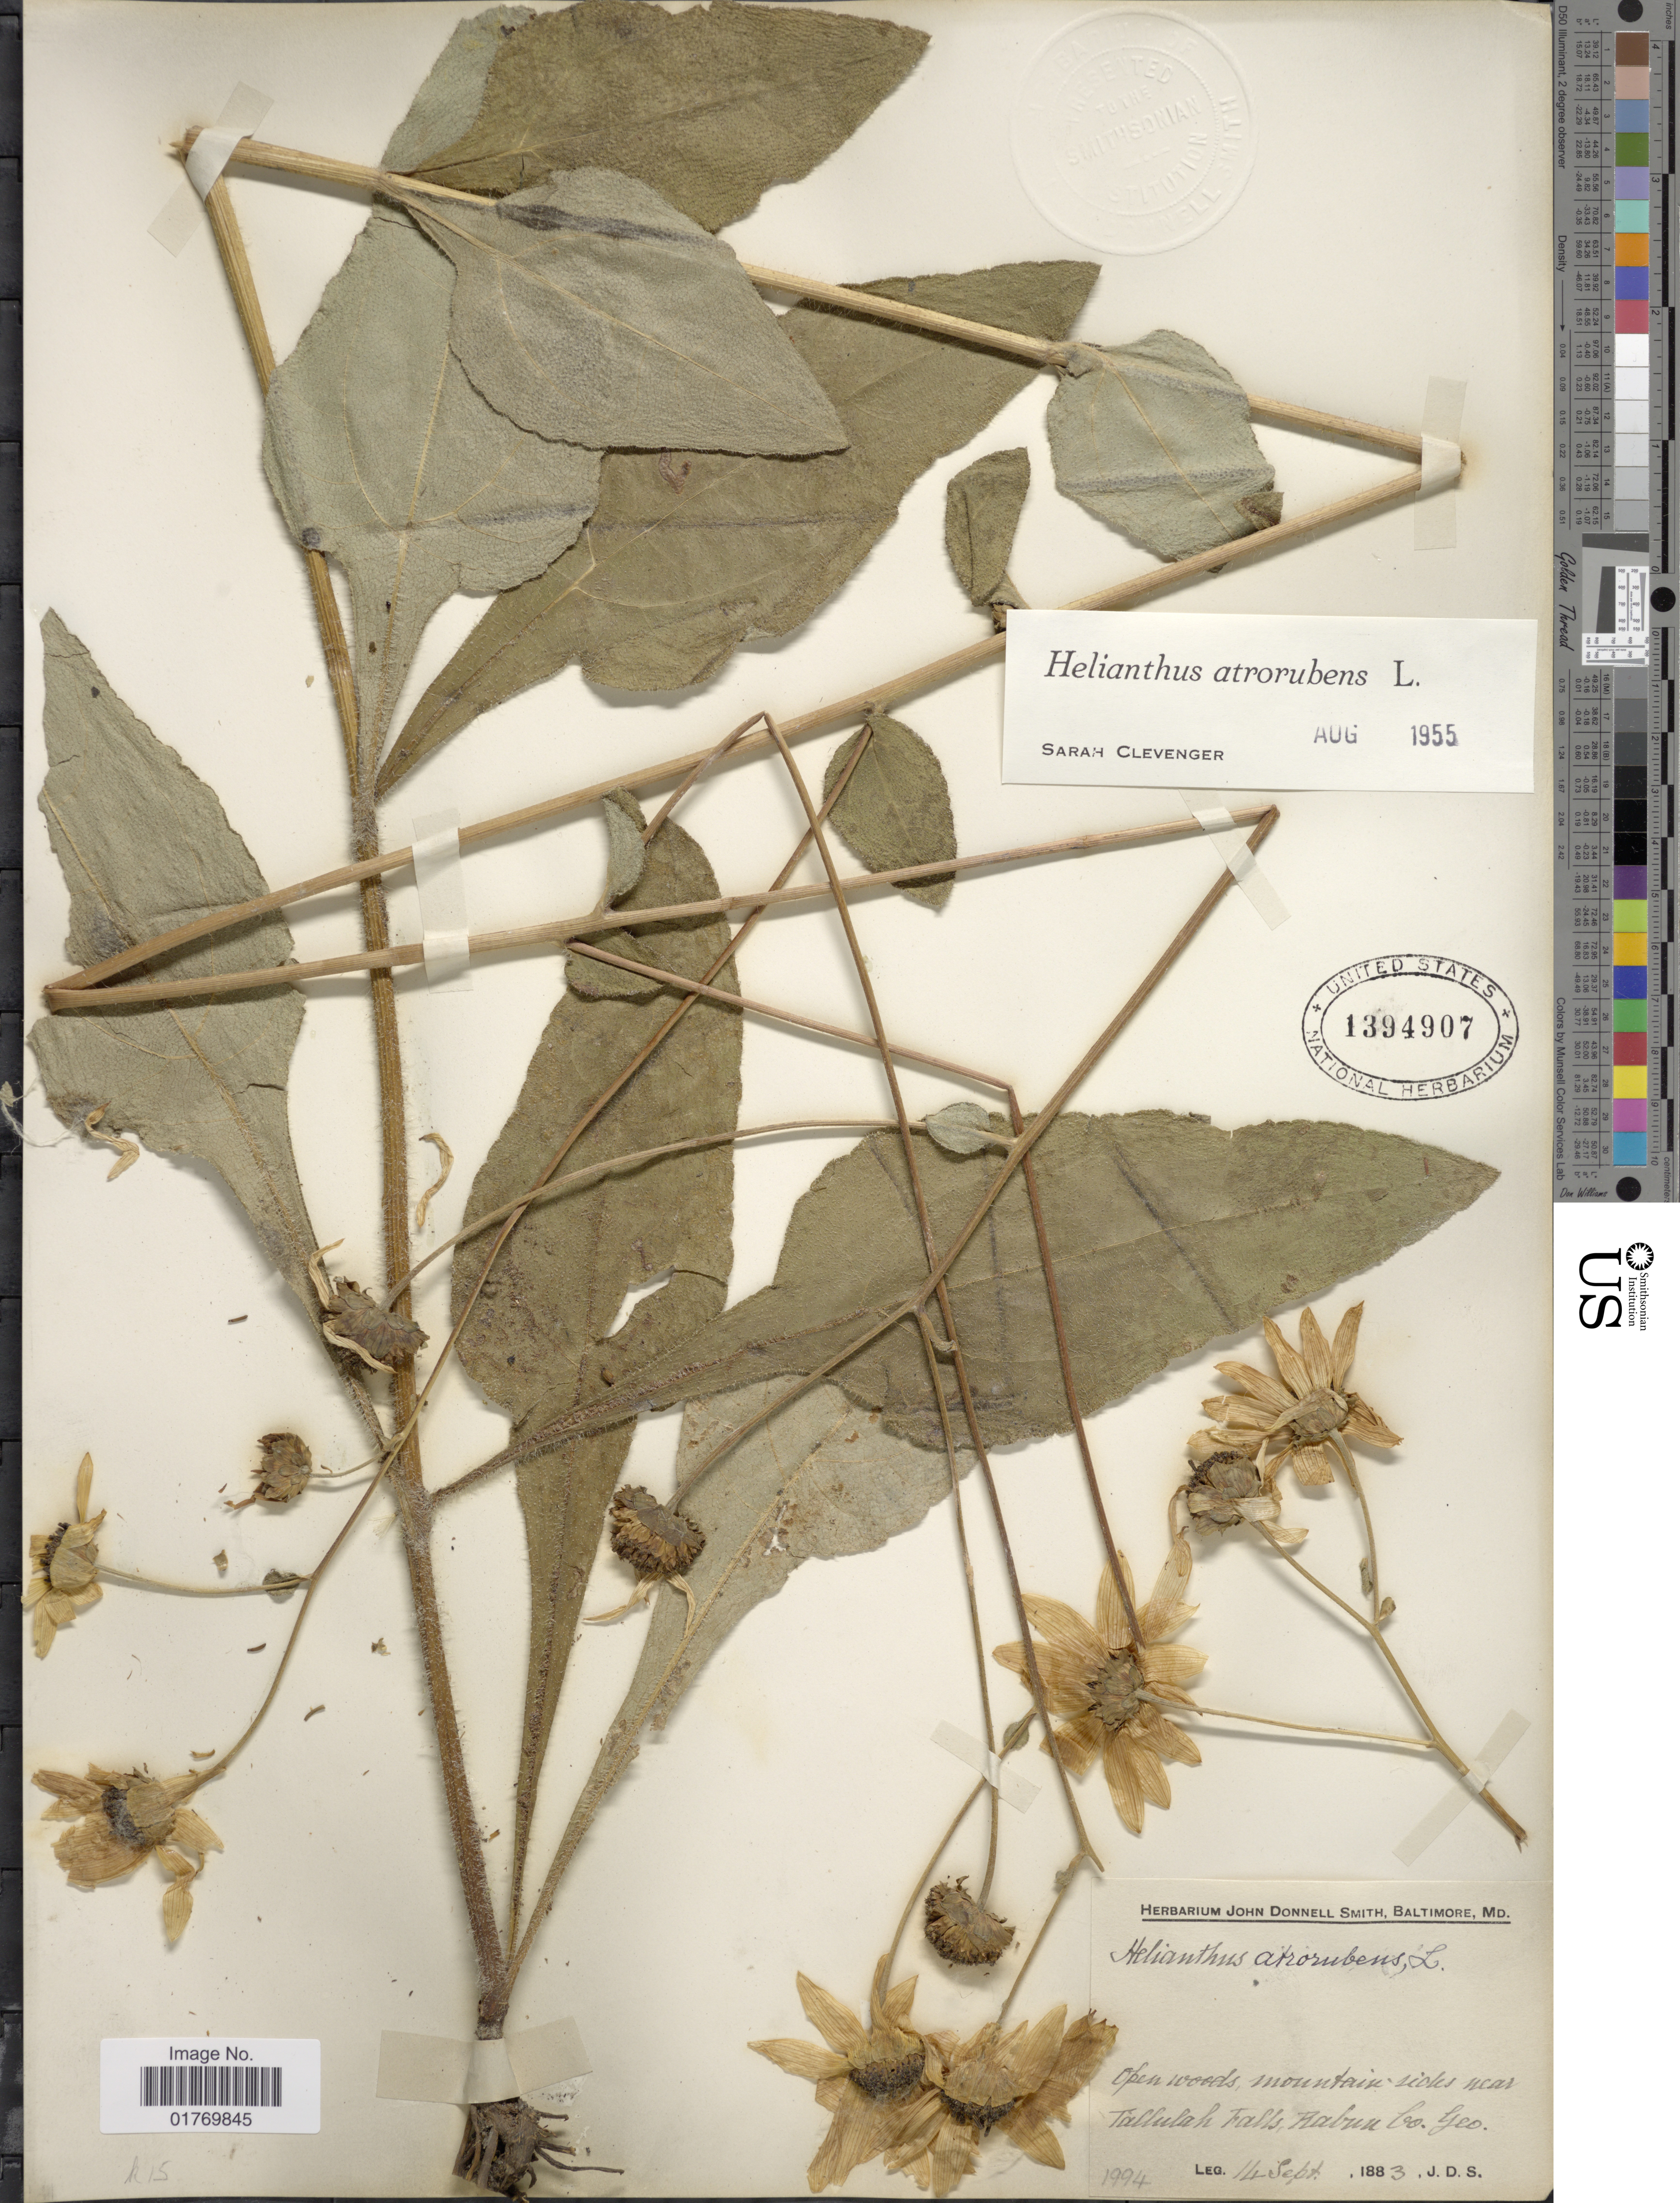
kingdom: Plantae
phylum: Tracheophyta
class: Magnoliopsida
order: Asterales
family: Asteraceae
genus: Helianthus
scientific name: Helianthus atrorubens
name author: L.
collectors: J. Donnell Smith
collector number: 1994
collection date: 1883-09-14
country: United States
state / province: Georgia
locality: Tallulah Falls Rabun Co.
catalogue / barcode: US 1394907